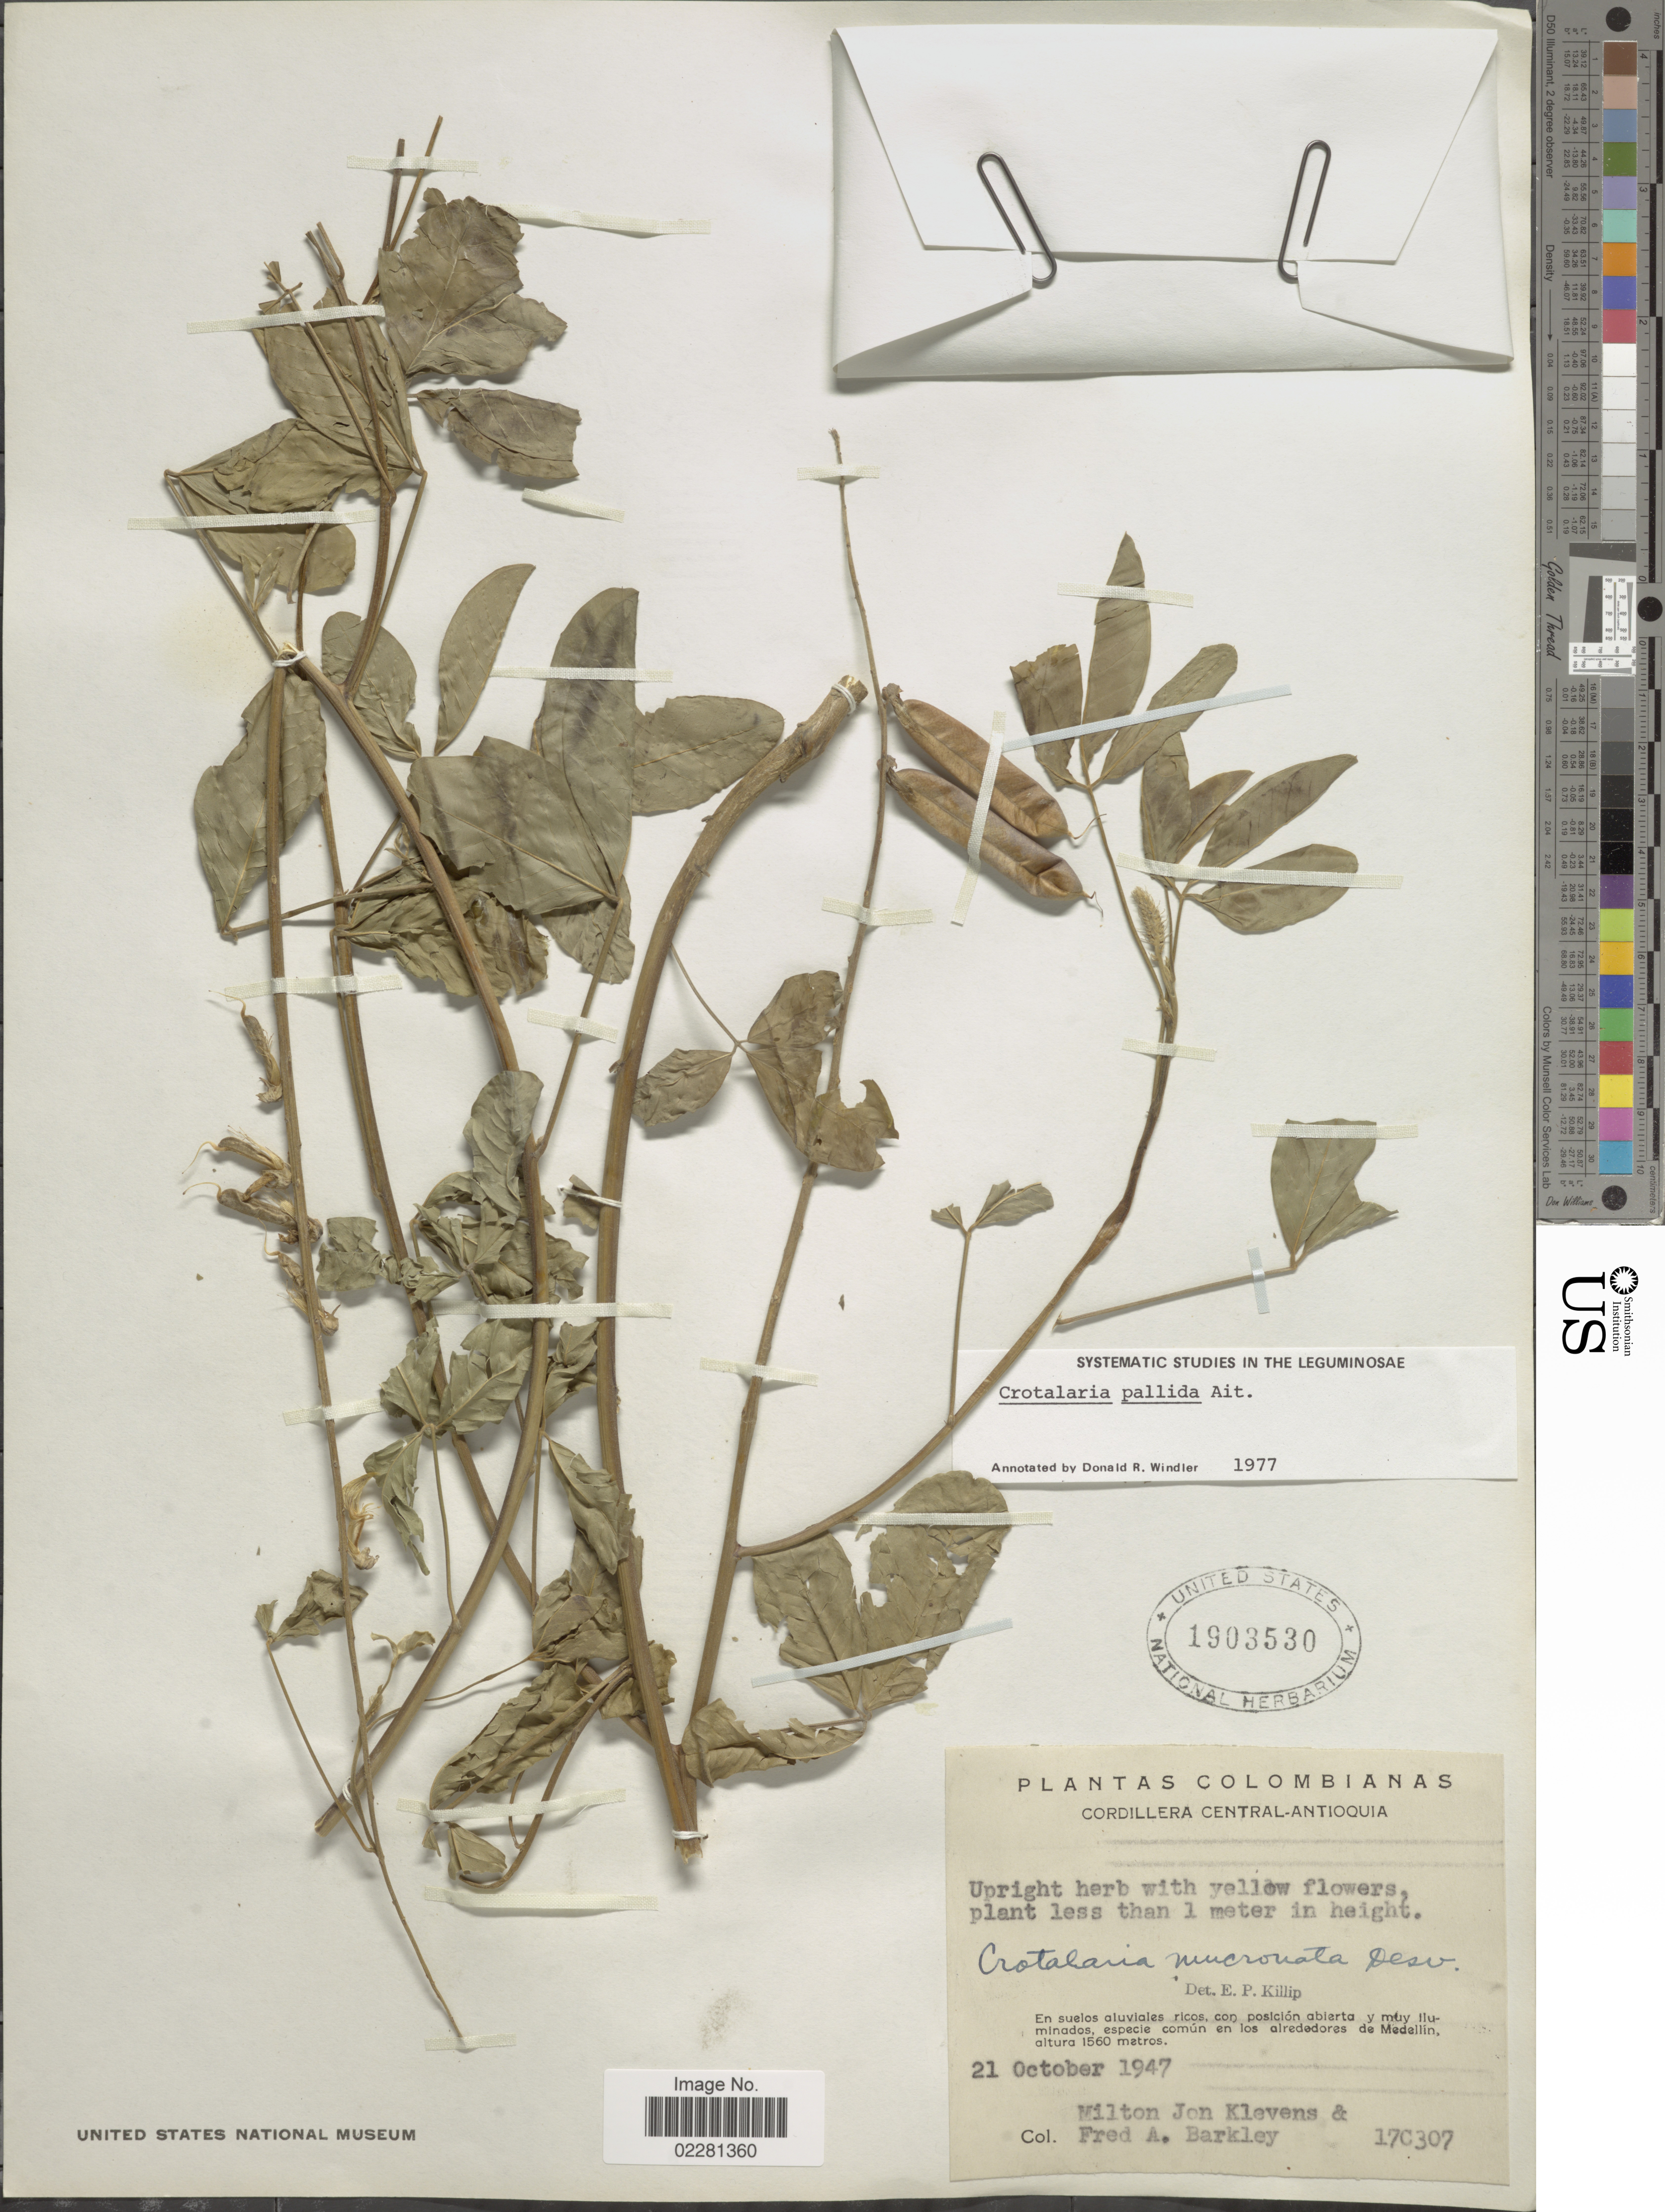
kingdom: Plantae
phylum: Tracheophyta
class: Magnoliopsida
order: Fabales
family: Fabaceae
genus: Crotalaria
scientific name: Crotalaria pallida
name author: Aiton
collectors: M. Klevens & F. A. Barkley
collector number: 17C307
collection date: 1947-10-21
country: Colombia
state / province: Antioquia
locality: Cordillera Central, en los alrededores de Medellin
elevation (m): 1560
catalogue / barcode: US 1903530